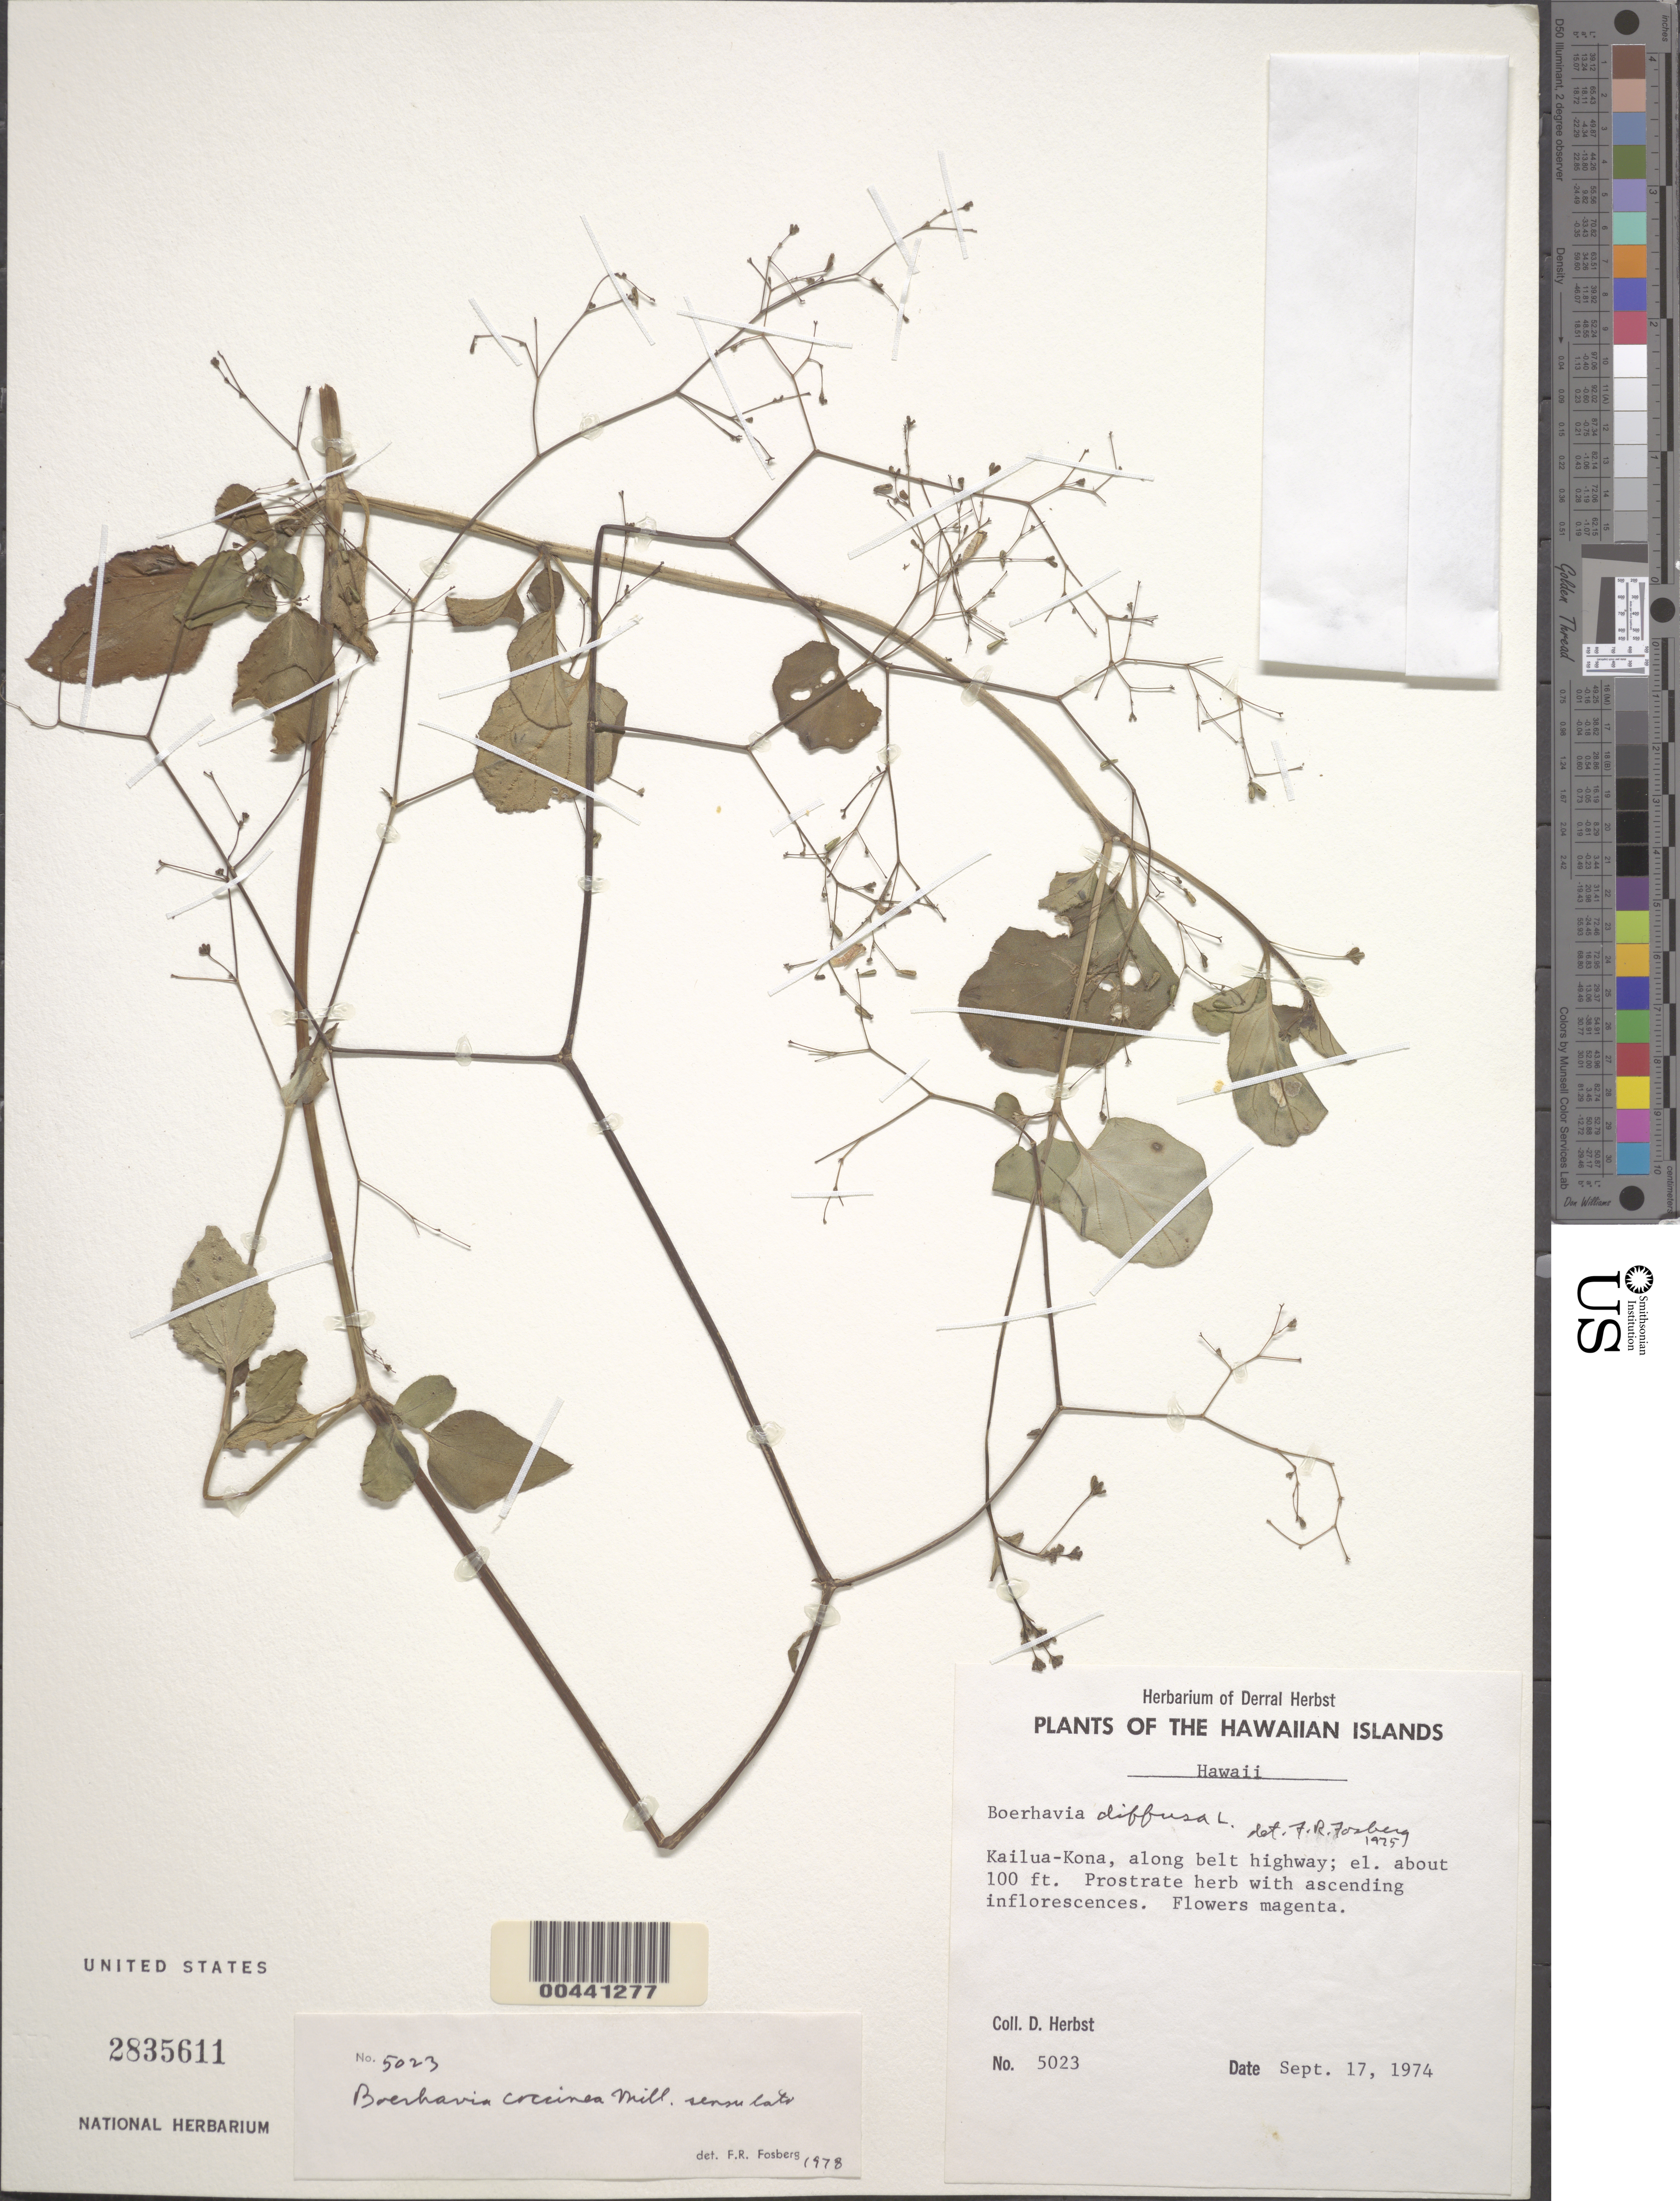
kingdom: Plantae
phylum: Tracheophyta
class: Magnoliopsida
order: Caryophyllales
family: Nyctaginaceae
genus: Boerhavia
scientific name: Boerhavia coccinea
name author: Mill.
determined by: Fosberg, F. R.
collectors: D. R. Herbst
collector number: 5023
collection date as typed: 17 Sep 1974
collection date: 1974-09-17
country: United States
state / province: Hawaii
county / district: Hawaii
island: Hawaii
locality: Kailua-Kona, along belt highway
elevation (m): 30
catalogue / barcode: US 2835611